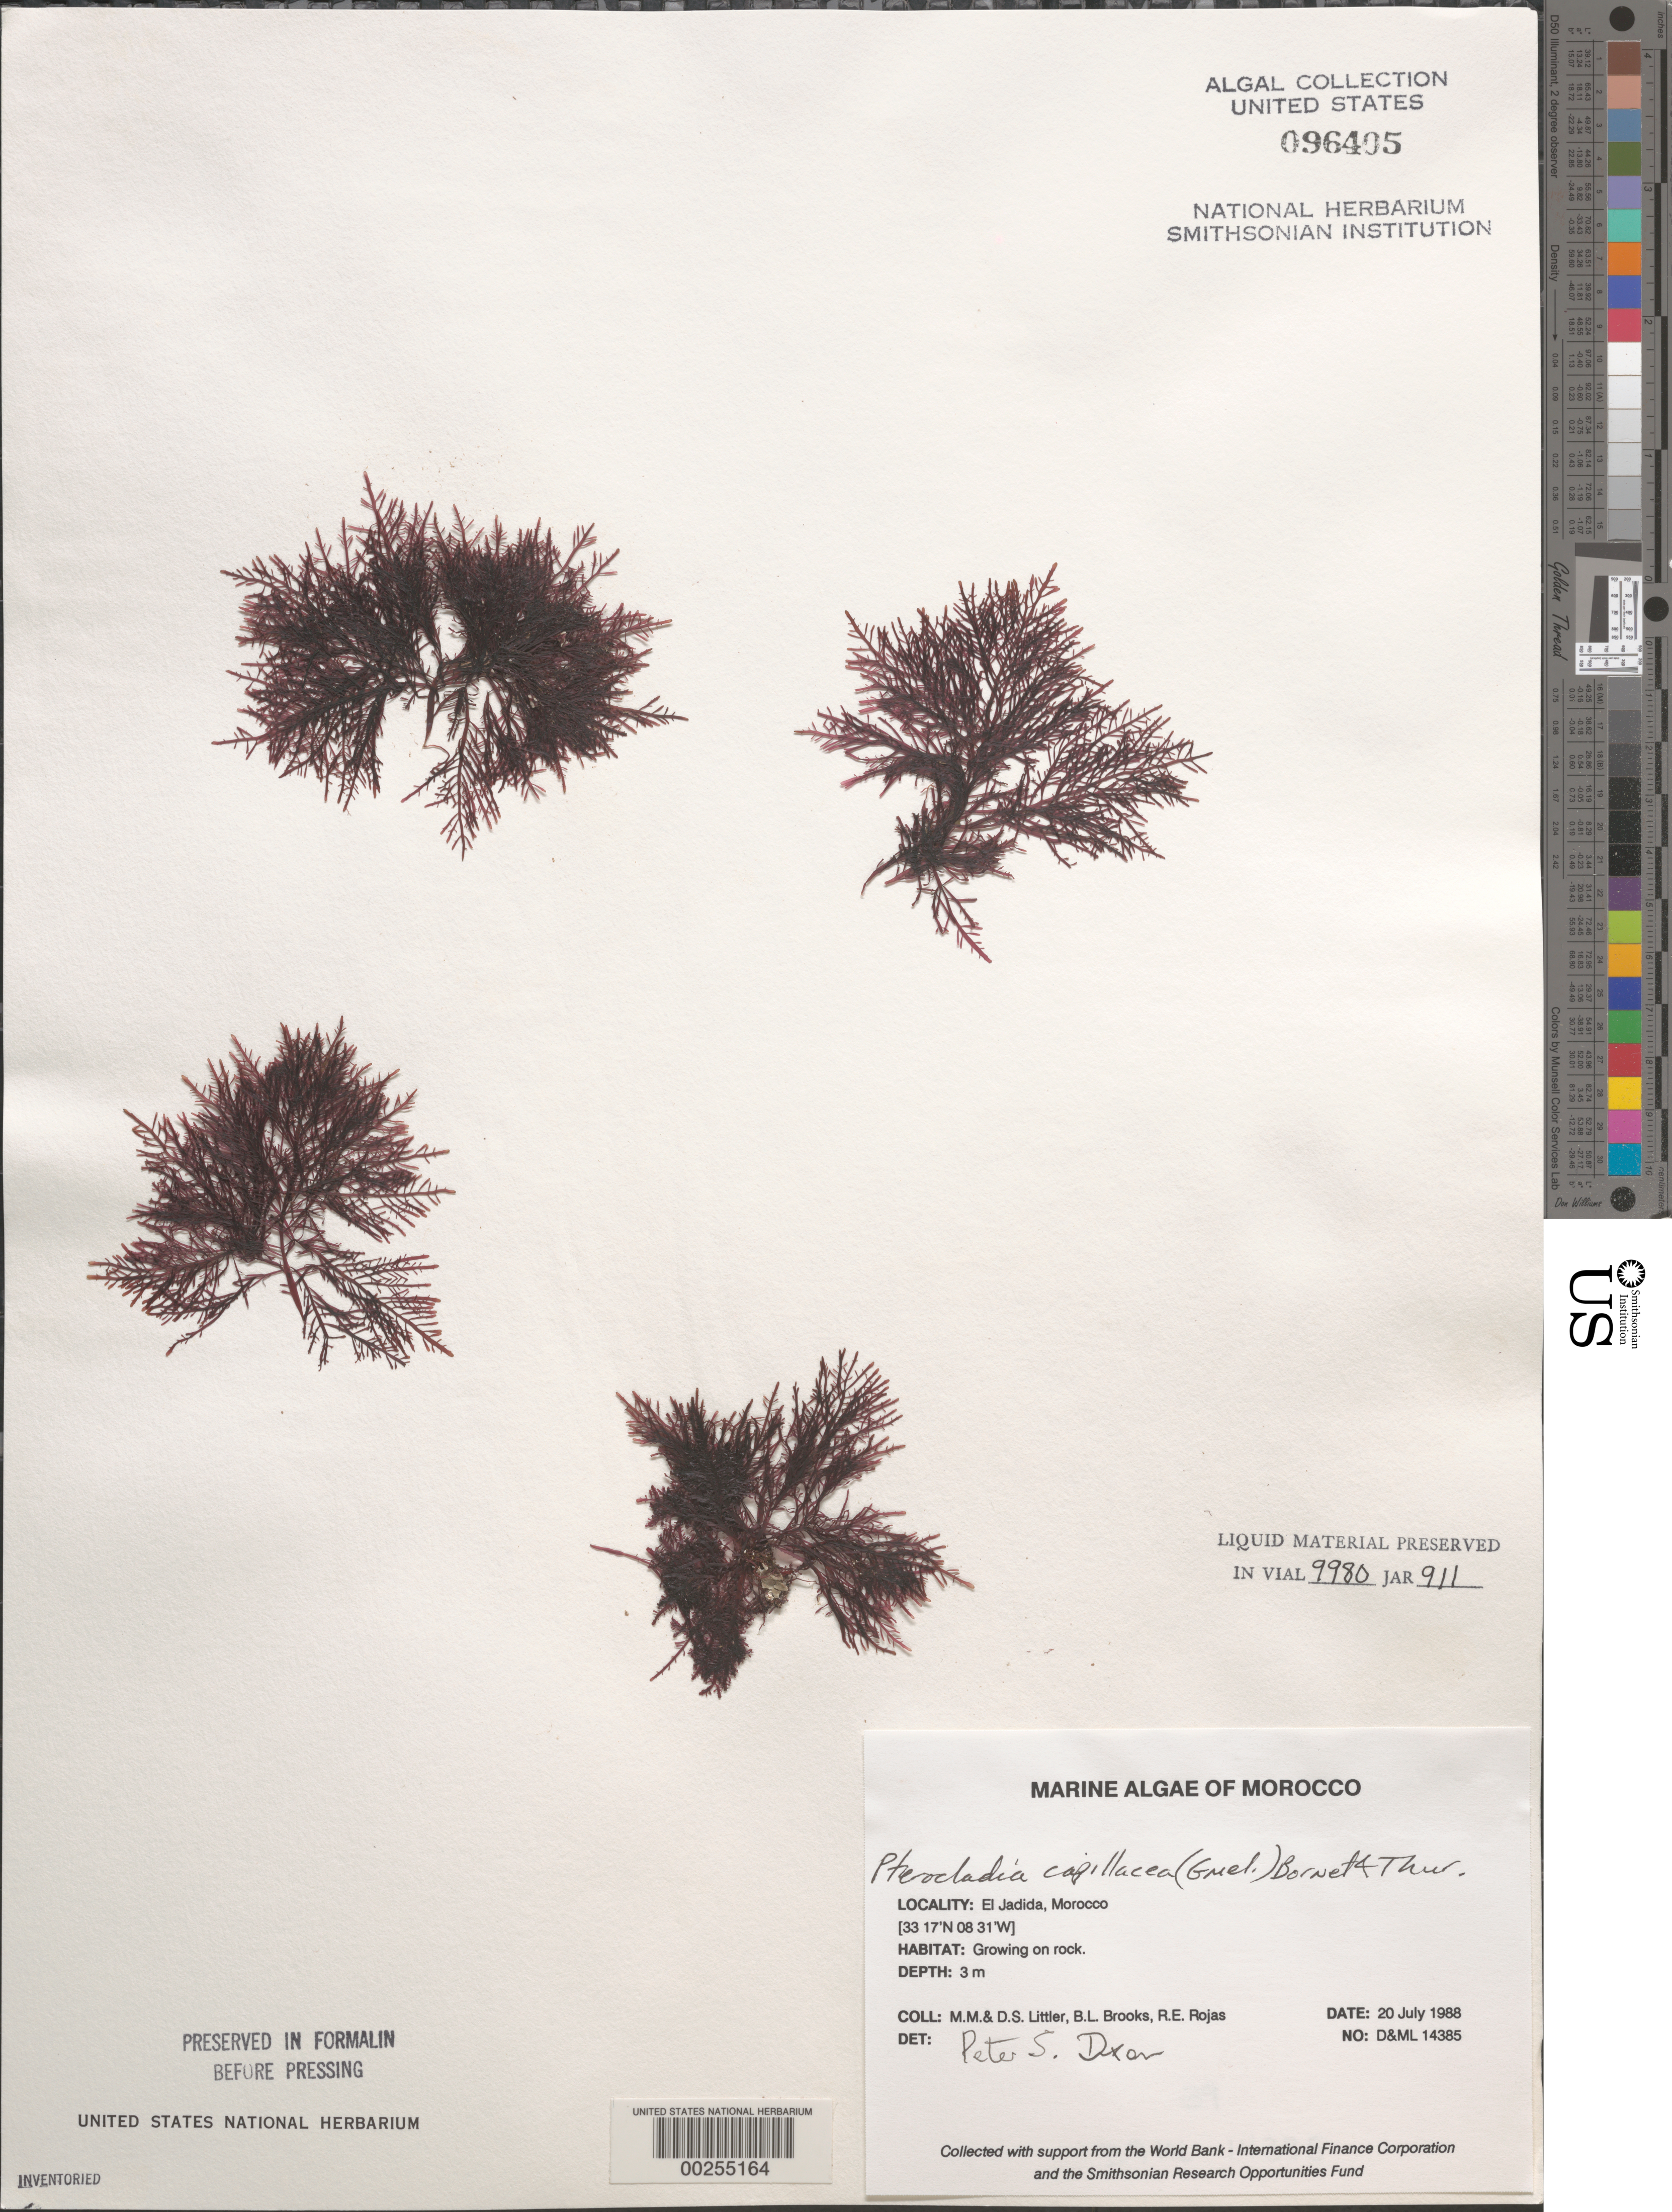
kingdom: Plantae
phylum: Rhodophyta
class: Florideophyceae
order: Gelidiales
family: Pterocladiaceae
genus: Pterocladiella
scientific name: Pterocladiella capillacea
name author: (S.G. Gmel.) Santelices & Hommers.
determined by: Algae name updating Project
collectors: M. M. Littler, D. S. Littler, B. Brooks & R. Rojas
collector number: D&ML 14385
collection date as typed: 20 Jul 1988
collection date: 1988-07-20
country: Morocco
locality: El Jadida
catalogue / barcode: US 96405